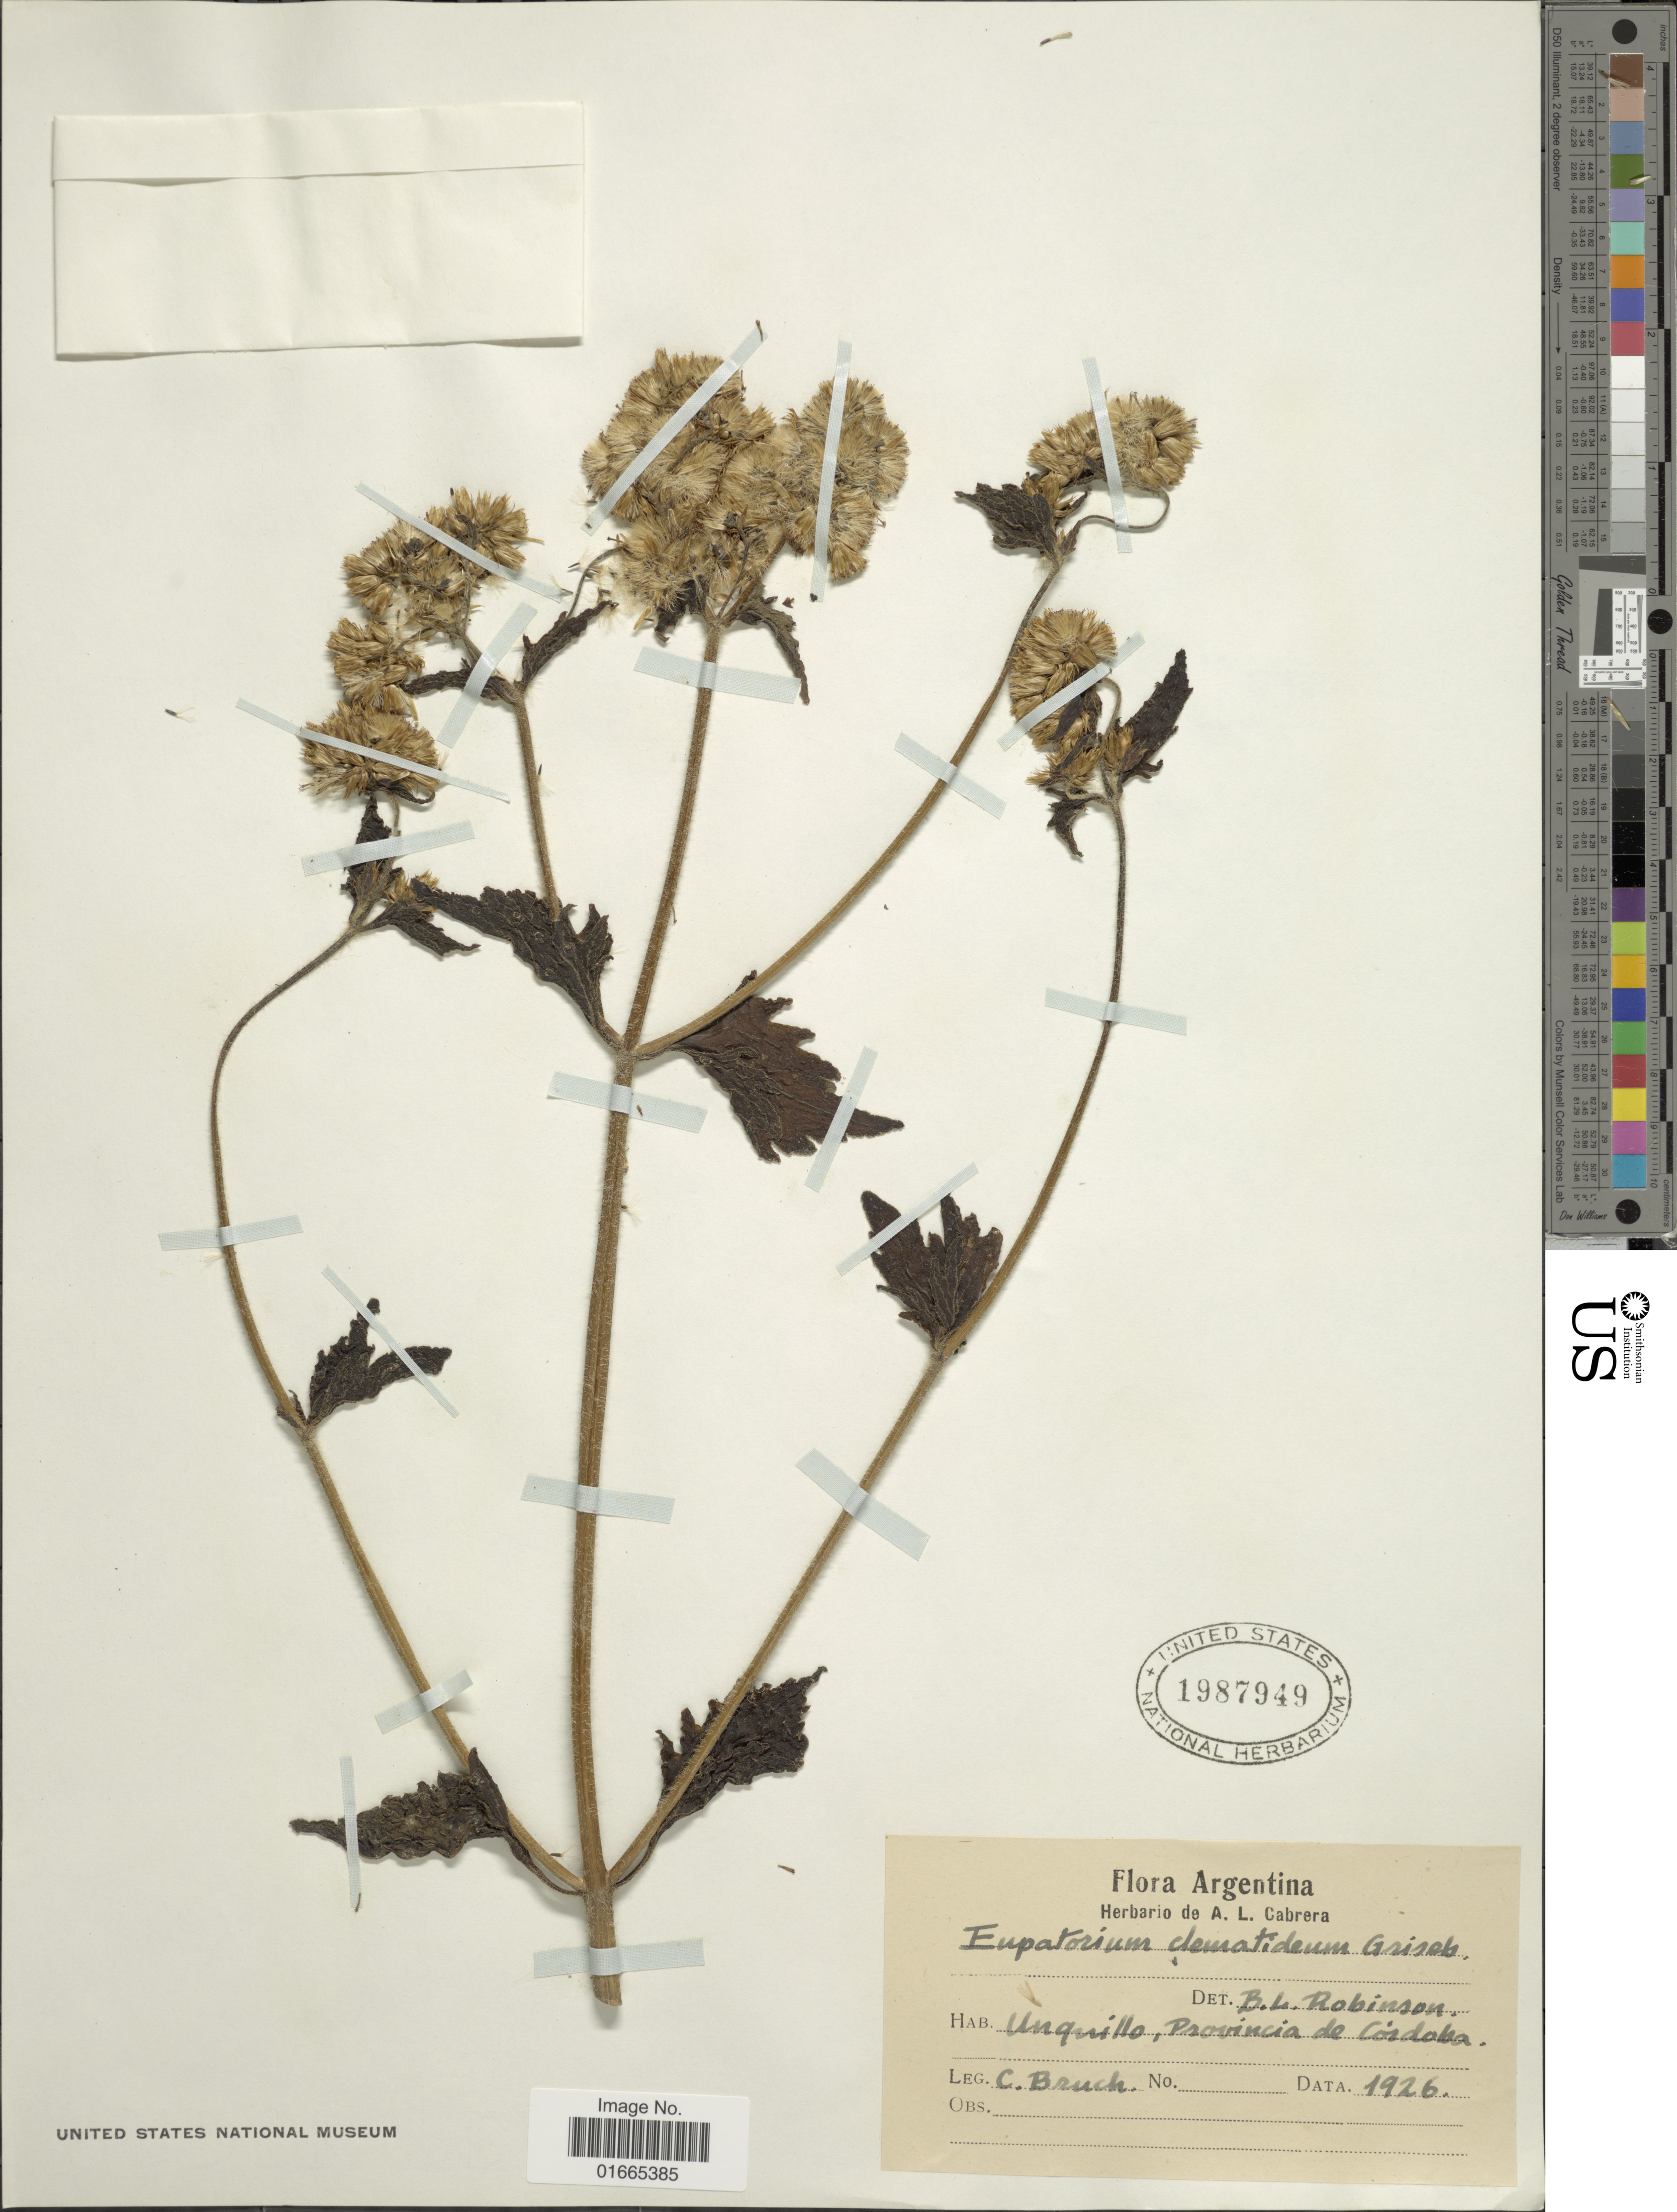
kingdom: Plantae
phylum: Tracheophyta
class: Magnoliopsida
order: Asterales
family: Asteraceae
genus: Praxelis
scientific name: Praxelis clematidea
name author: (Griseb.) R.M. King & H. Rob.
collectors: C. Bruch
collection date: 1926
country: Argentina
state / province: Cordoba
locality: Unquillo.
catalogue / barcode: US 1987949